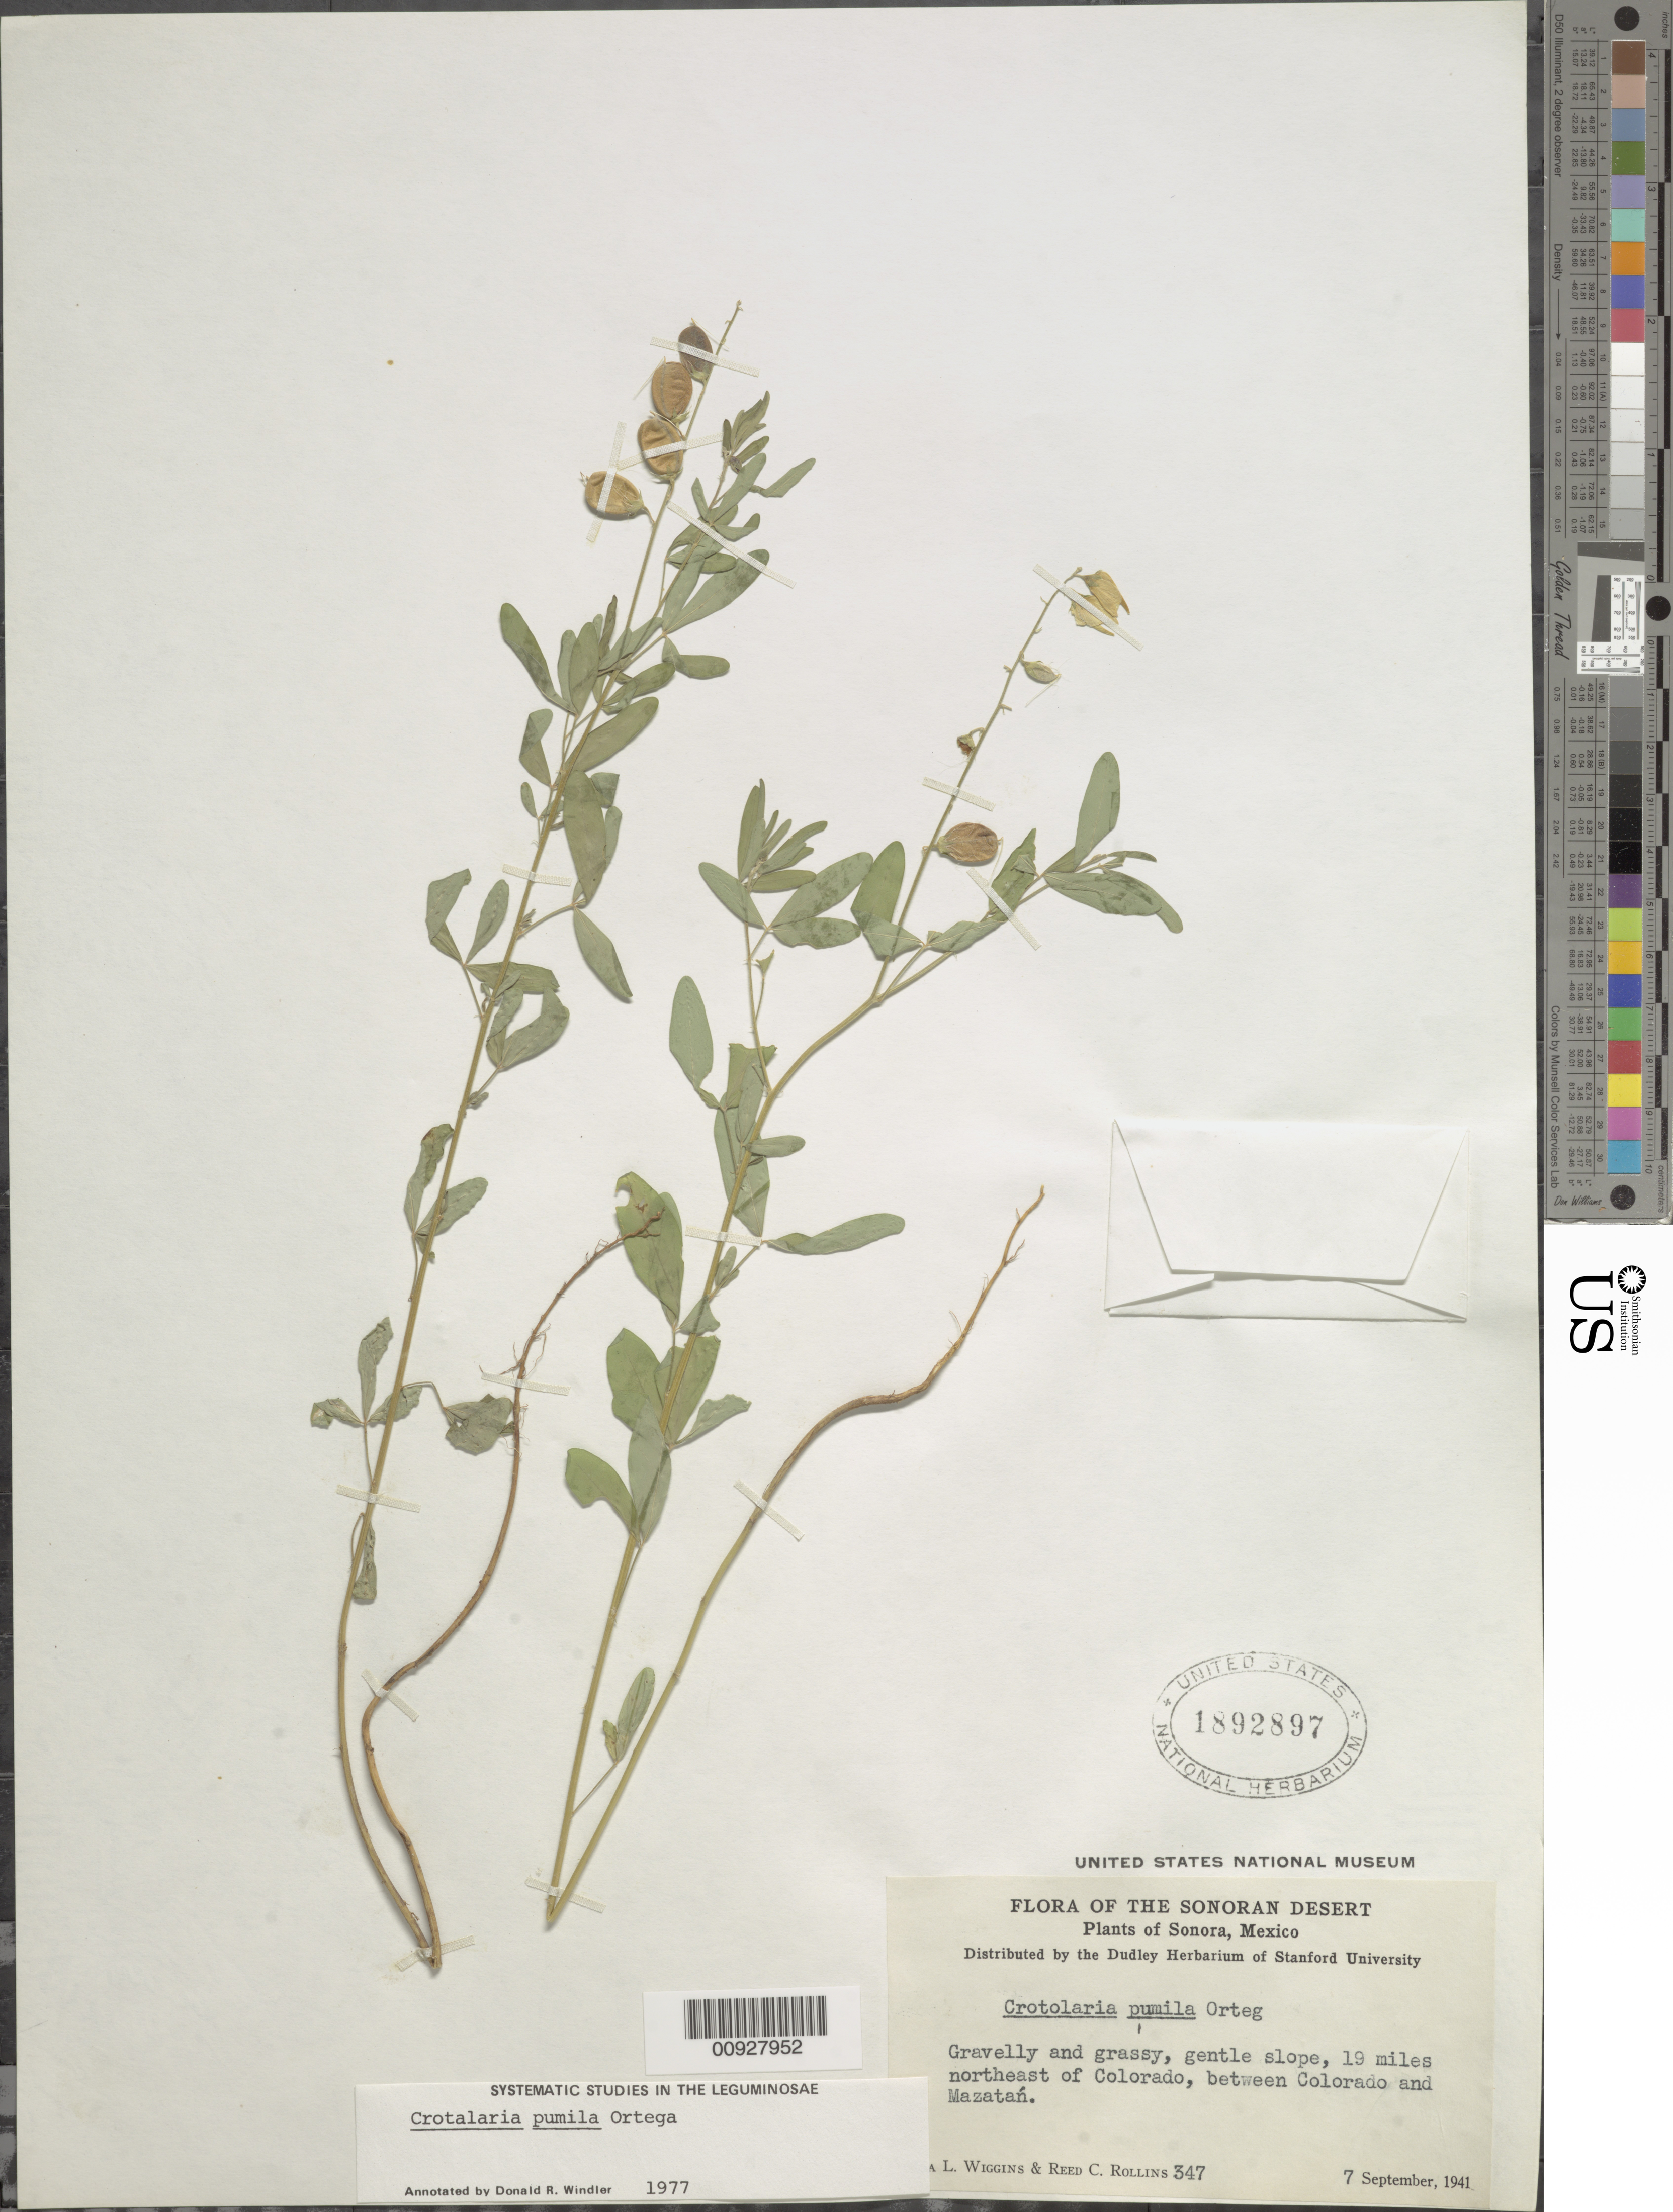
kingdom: Plantae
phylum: Tracheophyta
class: Magnoliopsida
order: Fabales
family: Fabaceae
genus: Crotalaria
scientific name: Crotalaria pumila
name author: Ortega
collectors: I. L. Wiggins & R. C. Rollins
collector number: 347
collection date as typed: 07 Sep 1941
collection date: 1941-09-07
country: Mexico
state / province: Sonora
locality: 19 miles northeast of Colorado, between Colorado and Mazatán.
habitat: Gravelly and grassy, gentle slope.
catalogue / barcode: US 1892897